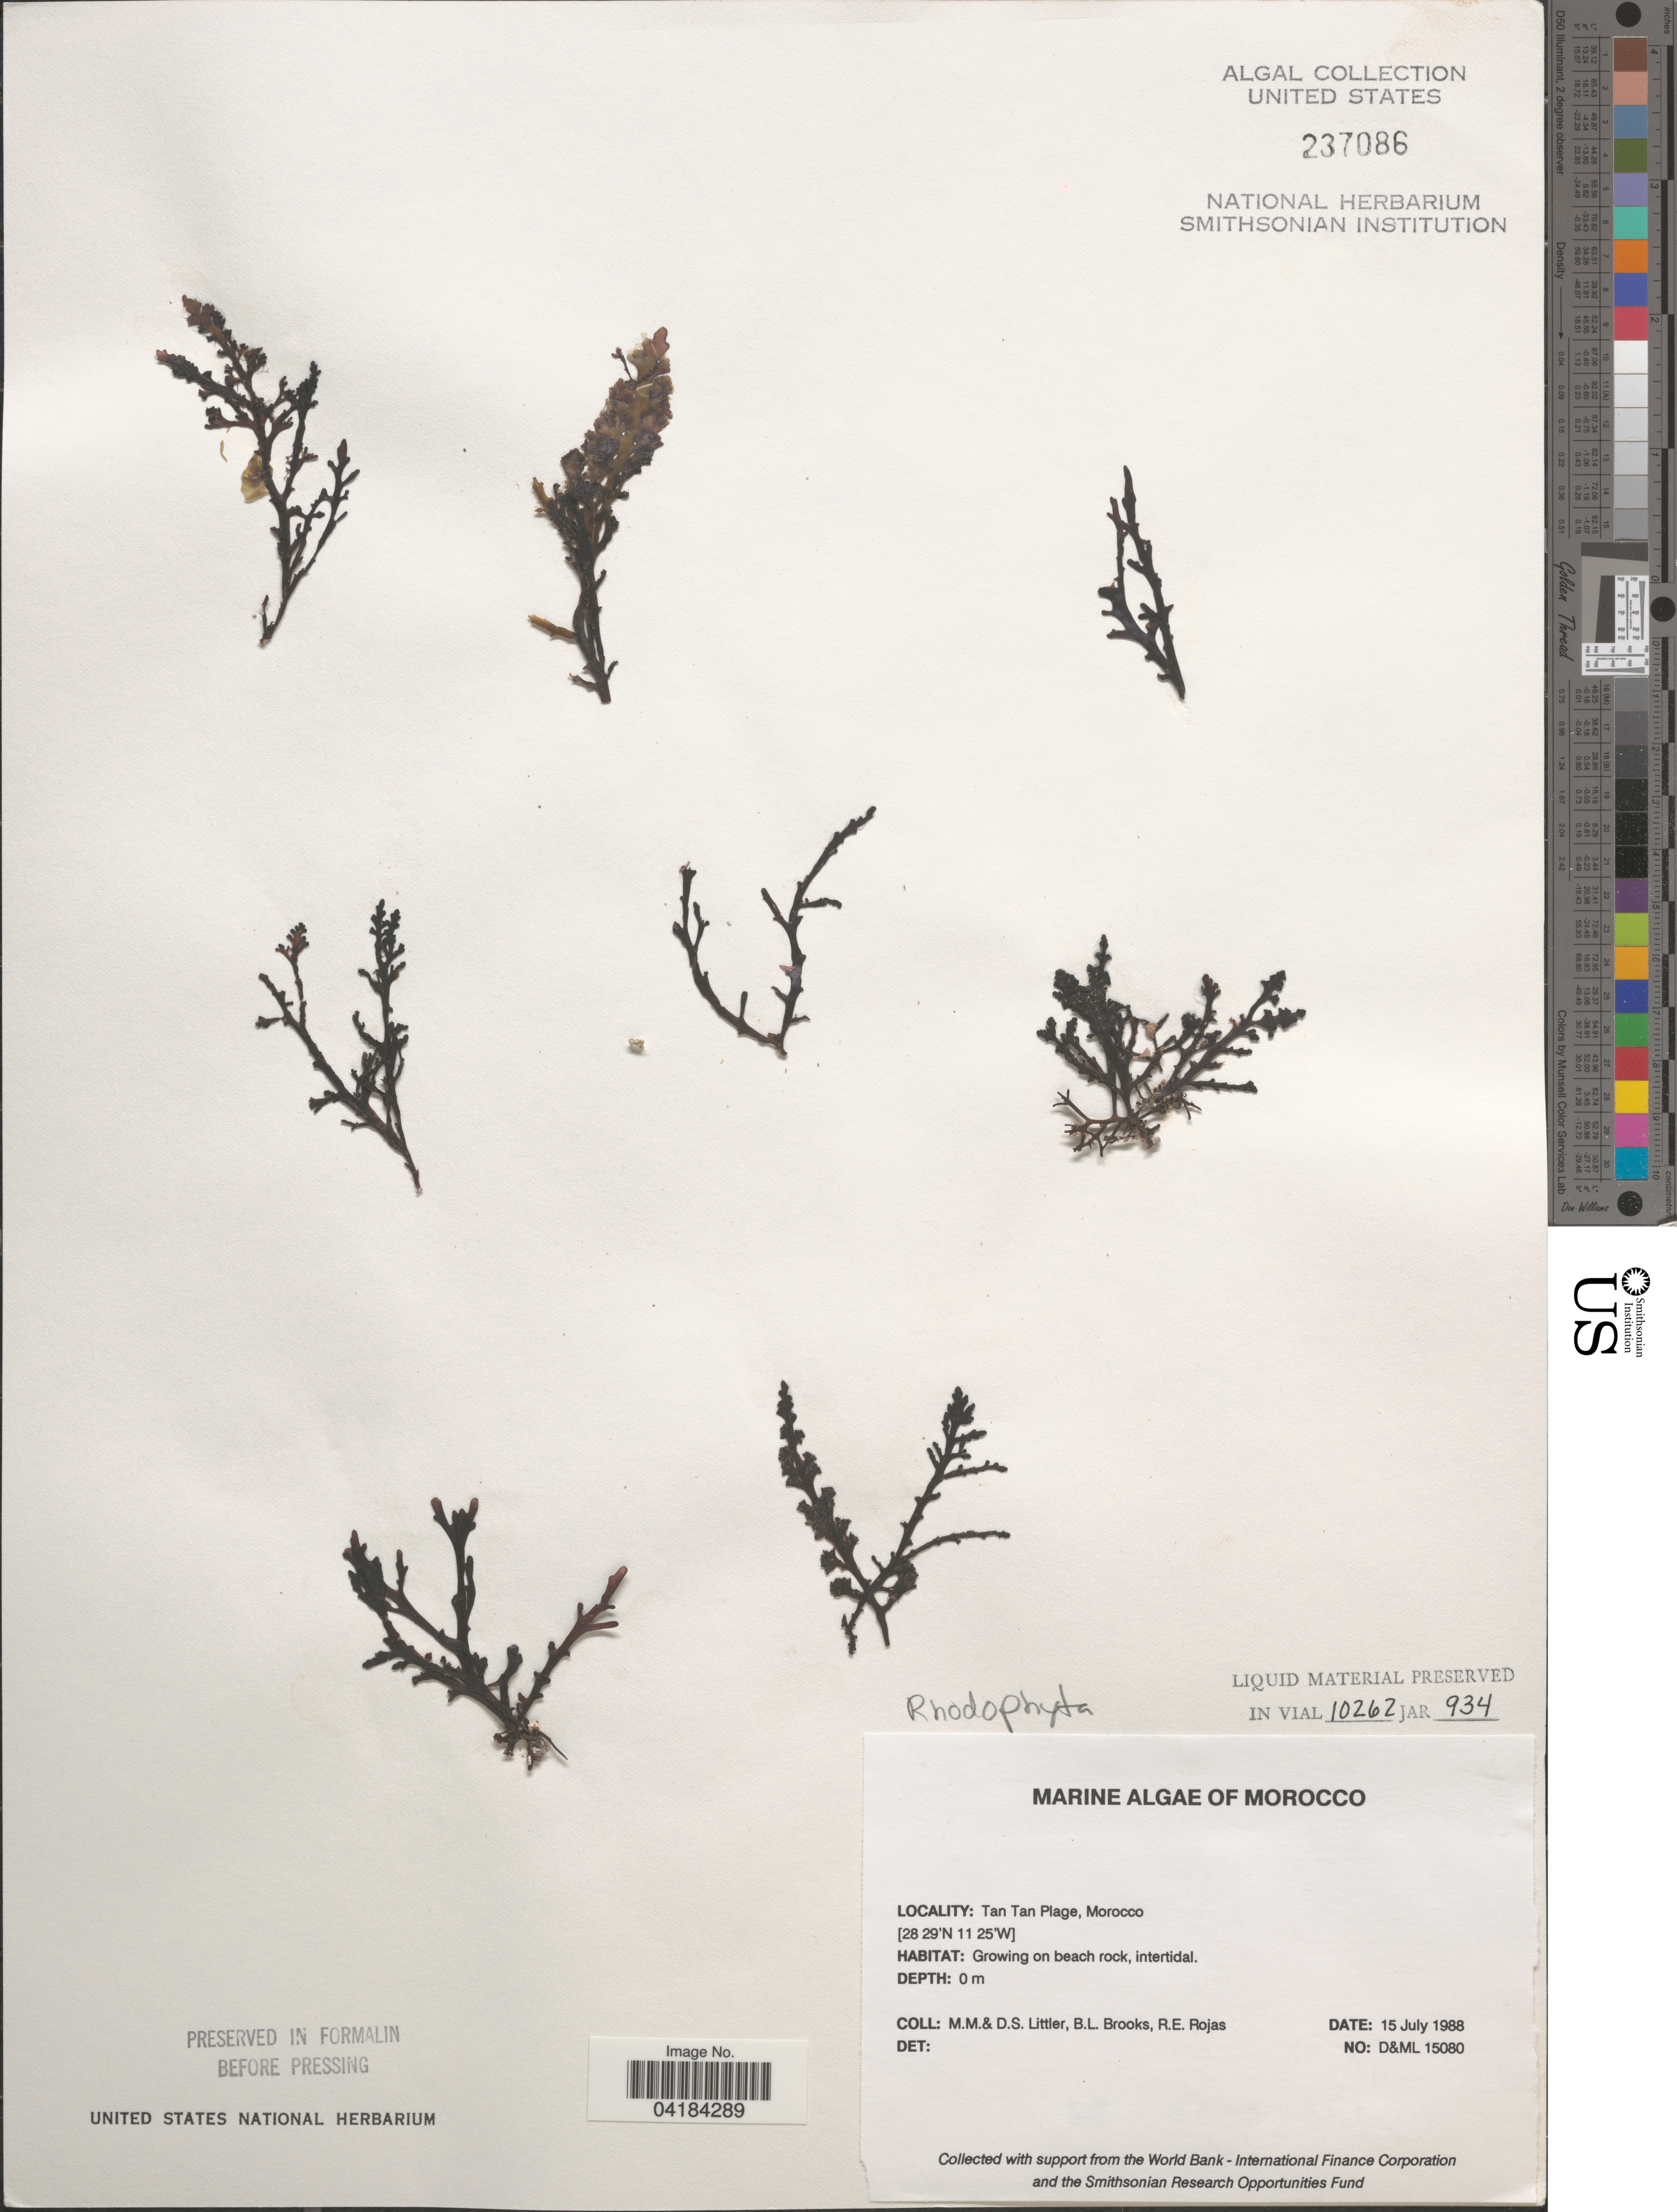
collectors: D. S. Littler, B. Brooks & R. Rojas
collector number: D&ML15080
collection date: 1988-07-15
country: Morocco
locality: Tan Tan Plage.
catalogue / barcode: US 237086